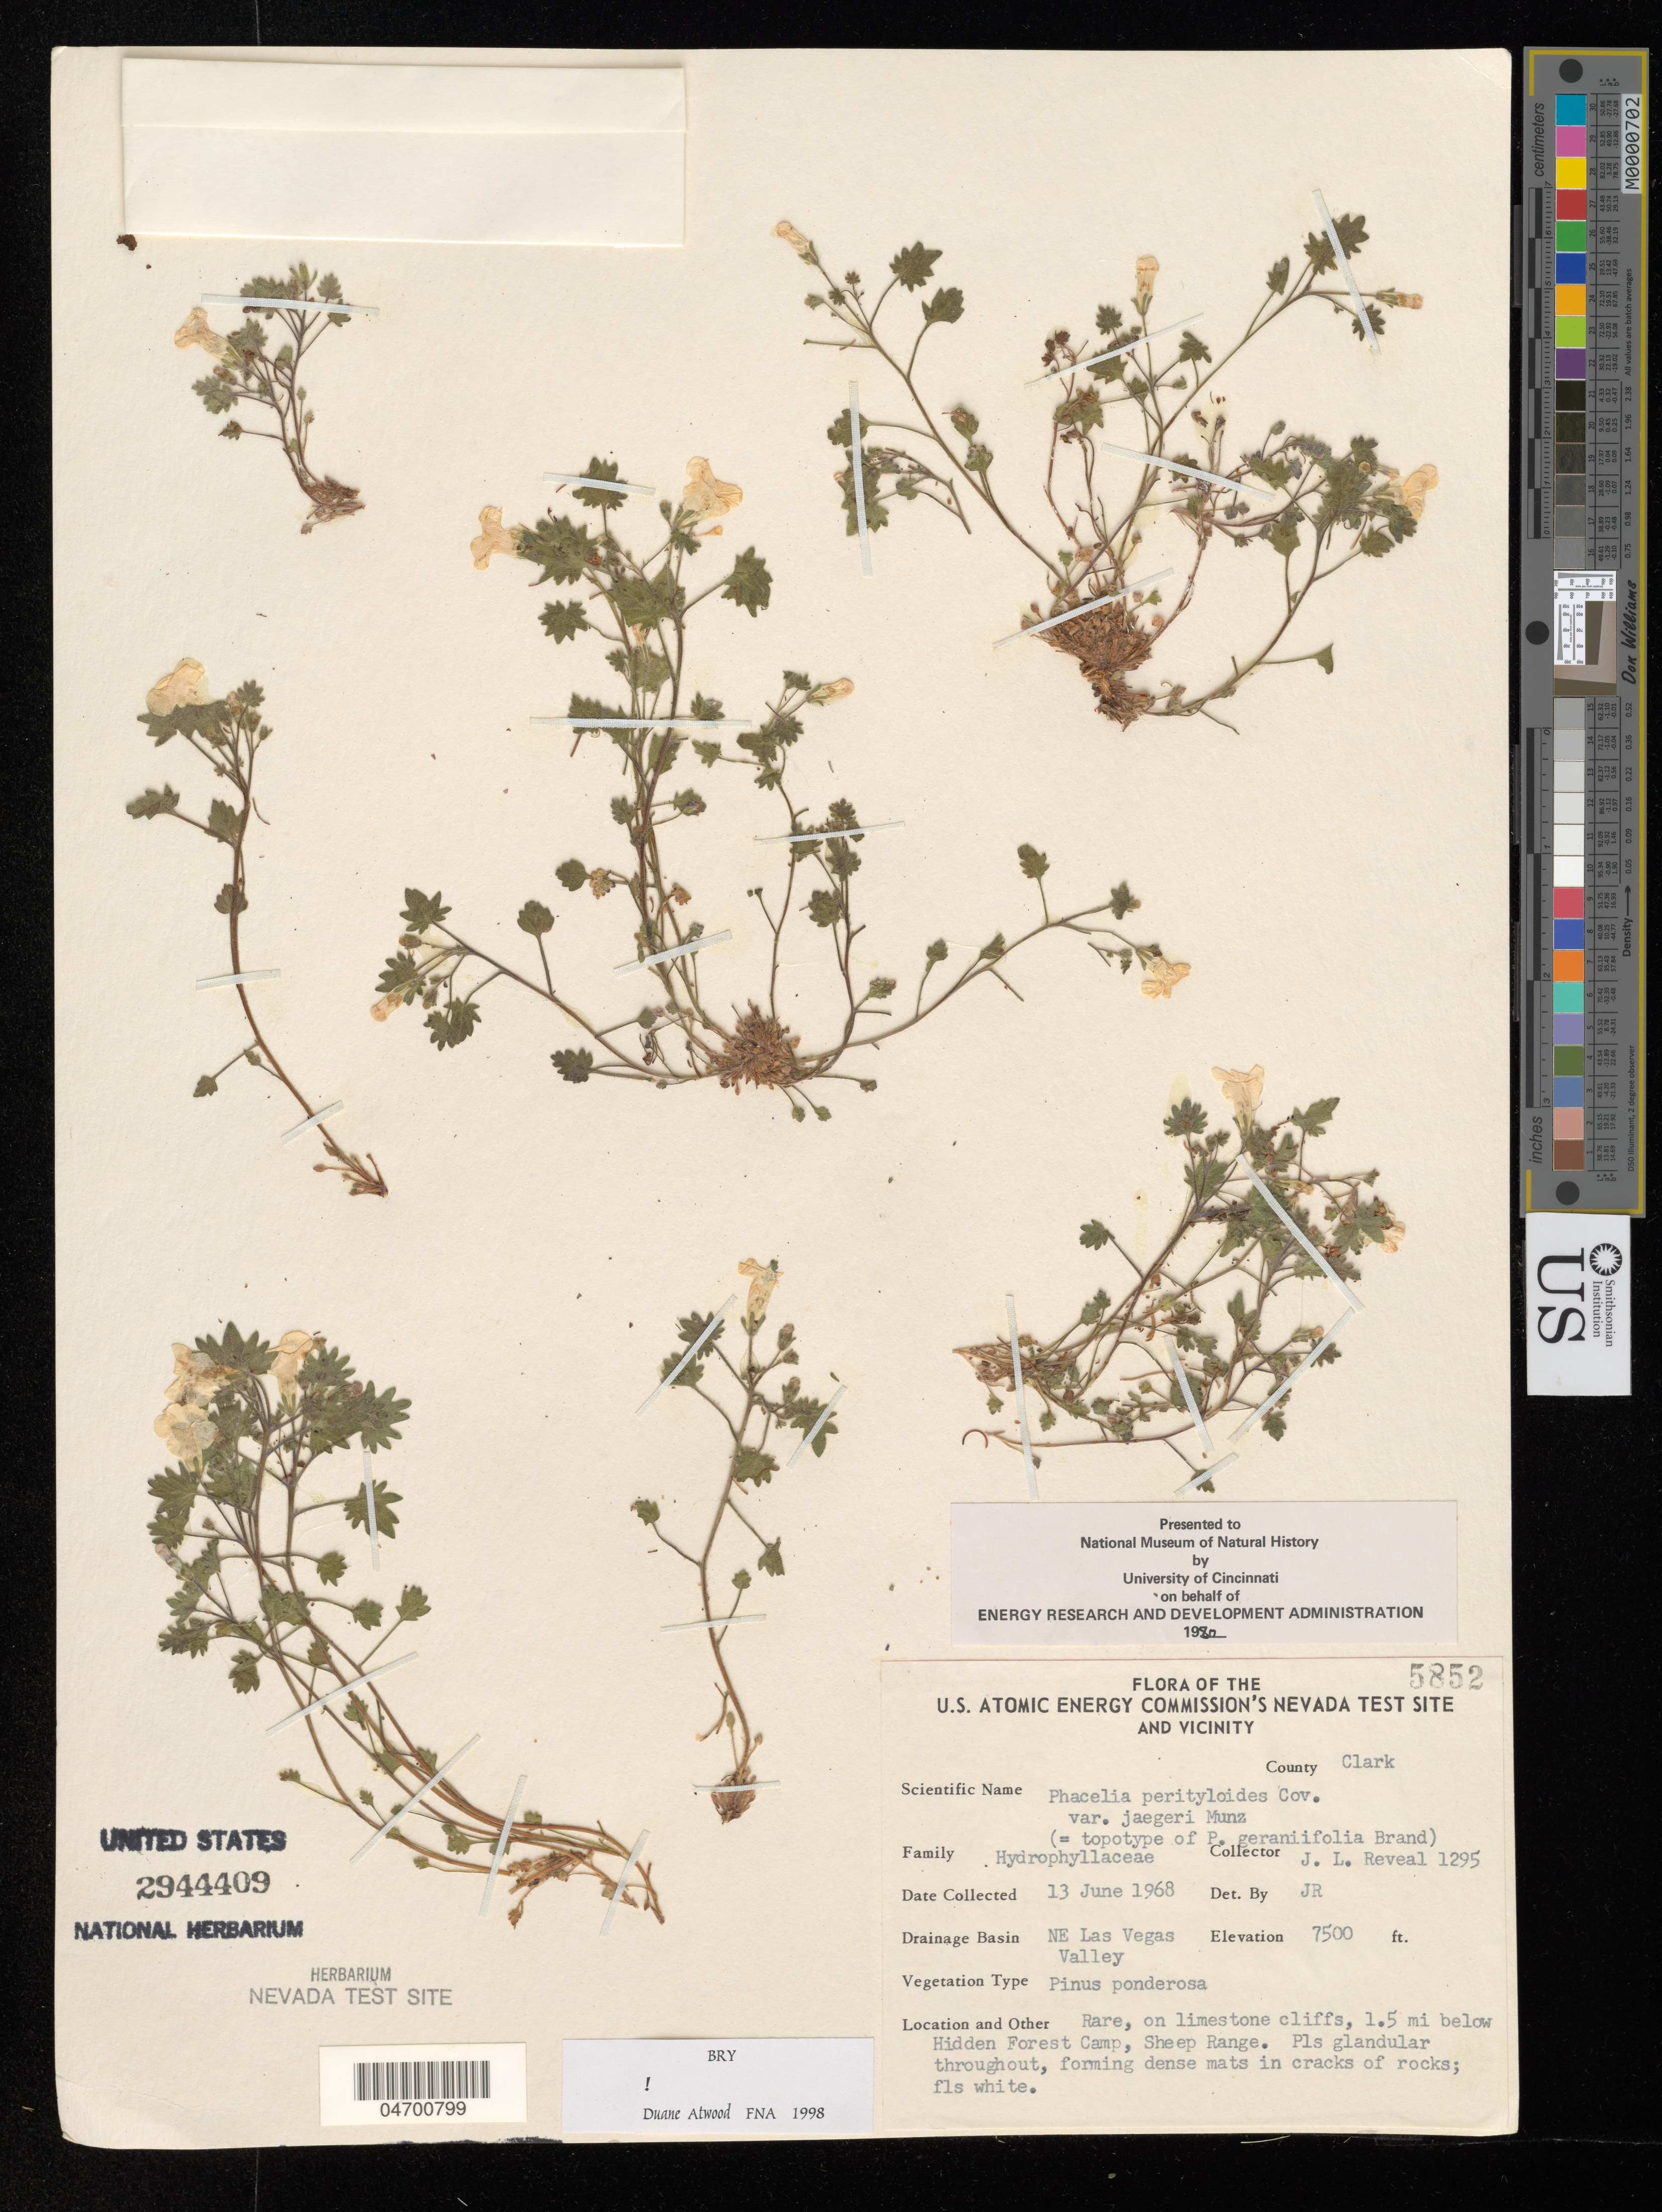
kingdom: Plantae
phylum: Tracheophyta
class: Magnoliopsida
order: Boraginales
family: Hydrophyllaceae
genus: Phacelia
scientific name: Phacelia perityloides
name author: Coville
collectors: J. L. Reveal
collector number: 1295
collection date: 1968-06-13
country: United States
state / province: Nevada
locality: The U.S. Atomic Energy Commission's Nevada Test Site and Vicinity. County Clark. Drainage Basin NE Las Vegas Valley. 1.5 mi below Hidden Forest Camp, Sheep Range.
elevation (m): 2286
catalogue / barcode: US 2944409